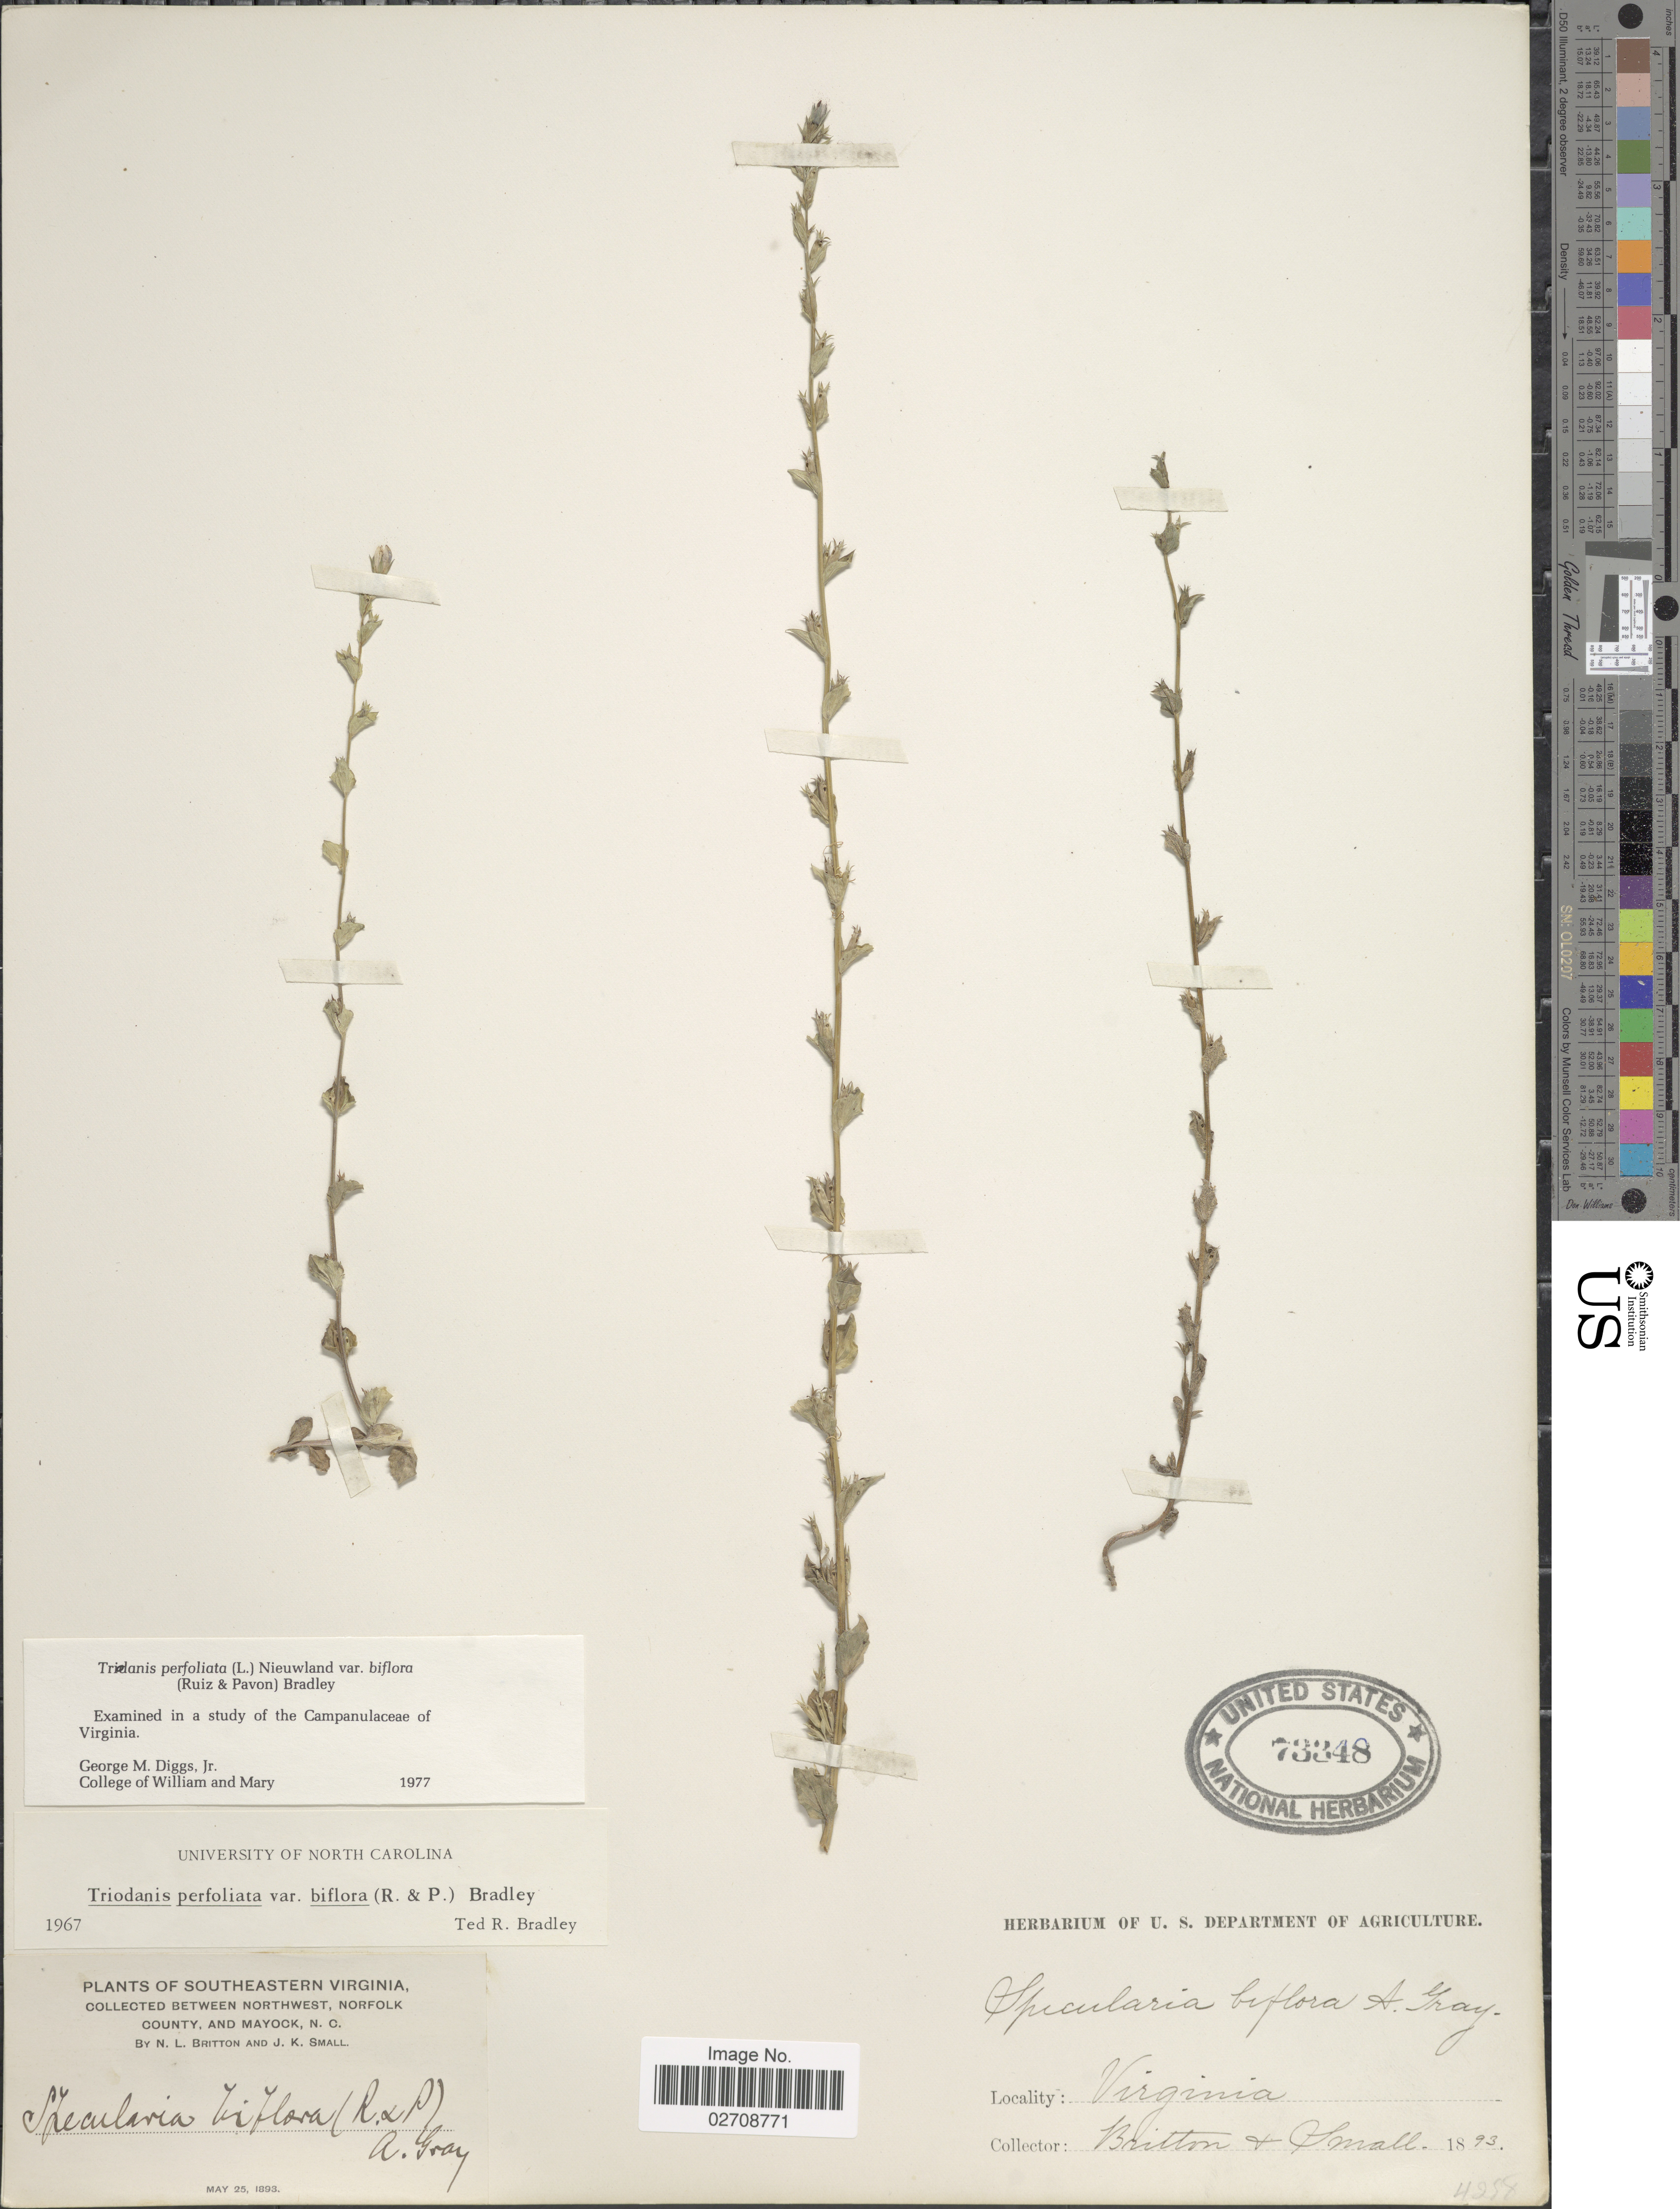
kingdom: Plantae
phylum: Tracheophyta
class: Magnoliopsida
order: Asterales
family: Campanulaceae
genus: Triodanis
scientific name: Triodanis biflora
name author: (Ruiz & Pav.) Greene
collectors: N. Britton & J. K. Small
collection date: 1893-05-25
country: United States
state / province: Virginia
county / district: Brunswick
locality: Southeastern Virginia, Between Northwest, Norfolk County, and Mayock, N.C.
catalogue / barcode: US 73348